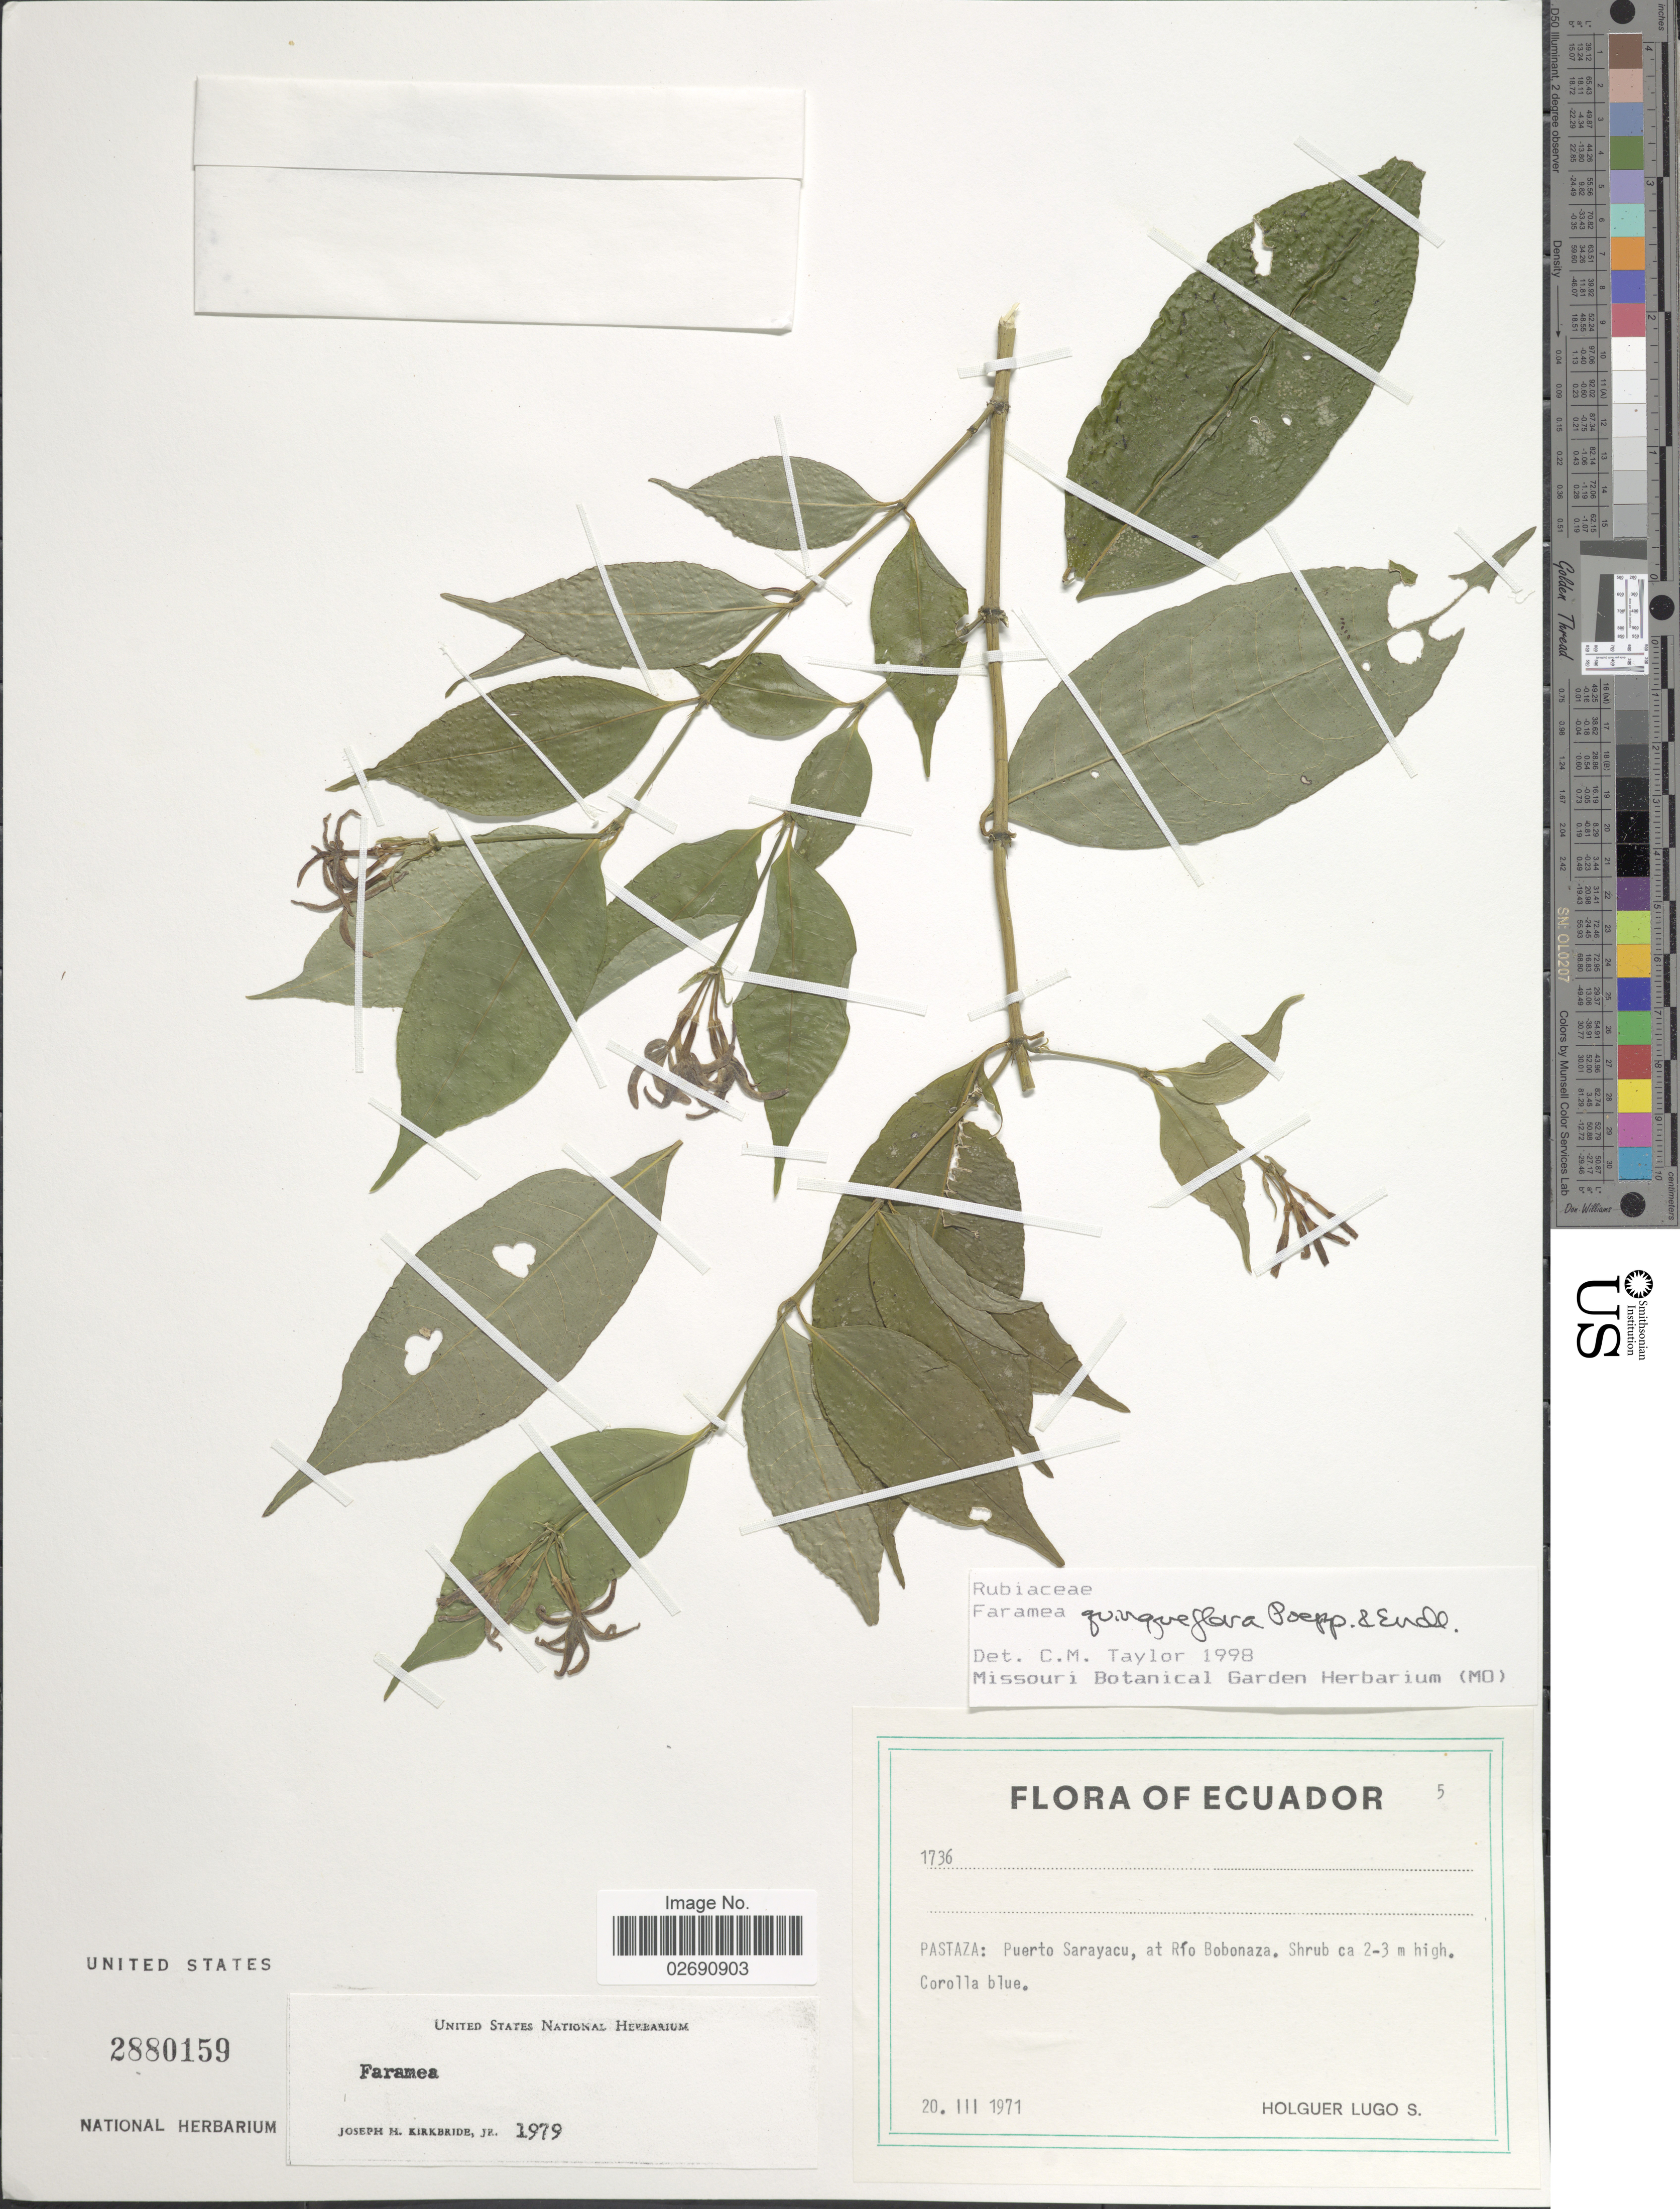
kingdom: Plantae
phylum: Tracheophyta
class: Magnoliopsida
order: Gentianales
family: Rubiaceae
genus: Faramea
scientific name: Faramea quinqueflora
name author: Poepp. & Endl.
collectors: H. Lugo S.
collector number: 1736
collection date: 1971-03-20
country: Ecuador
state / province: Pastaza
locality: Puerto Sarayacu, at Rio Bobonaza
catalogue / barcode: US 2880159